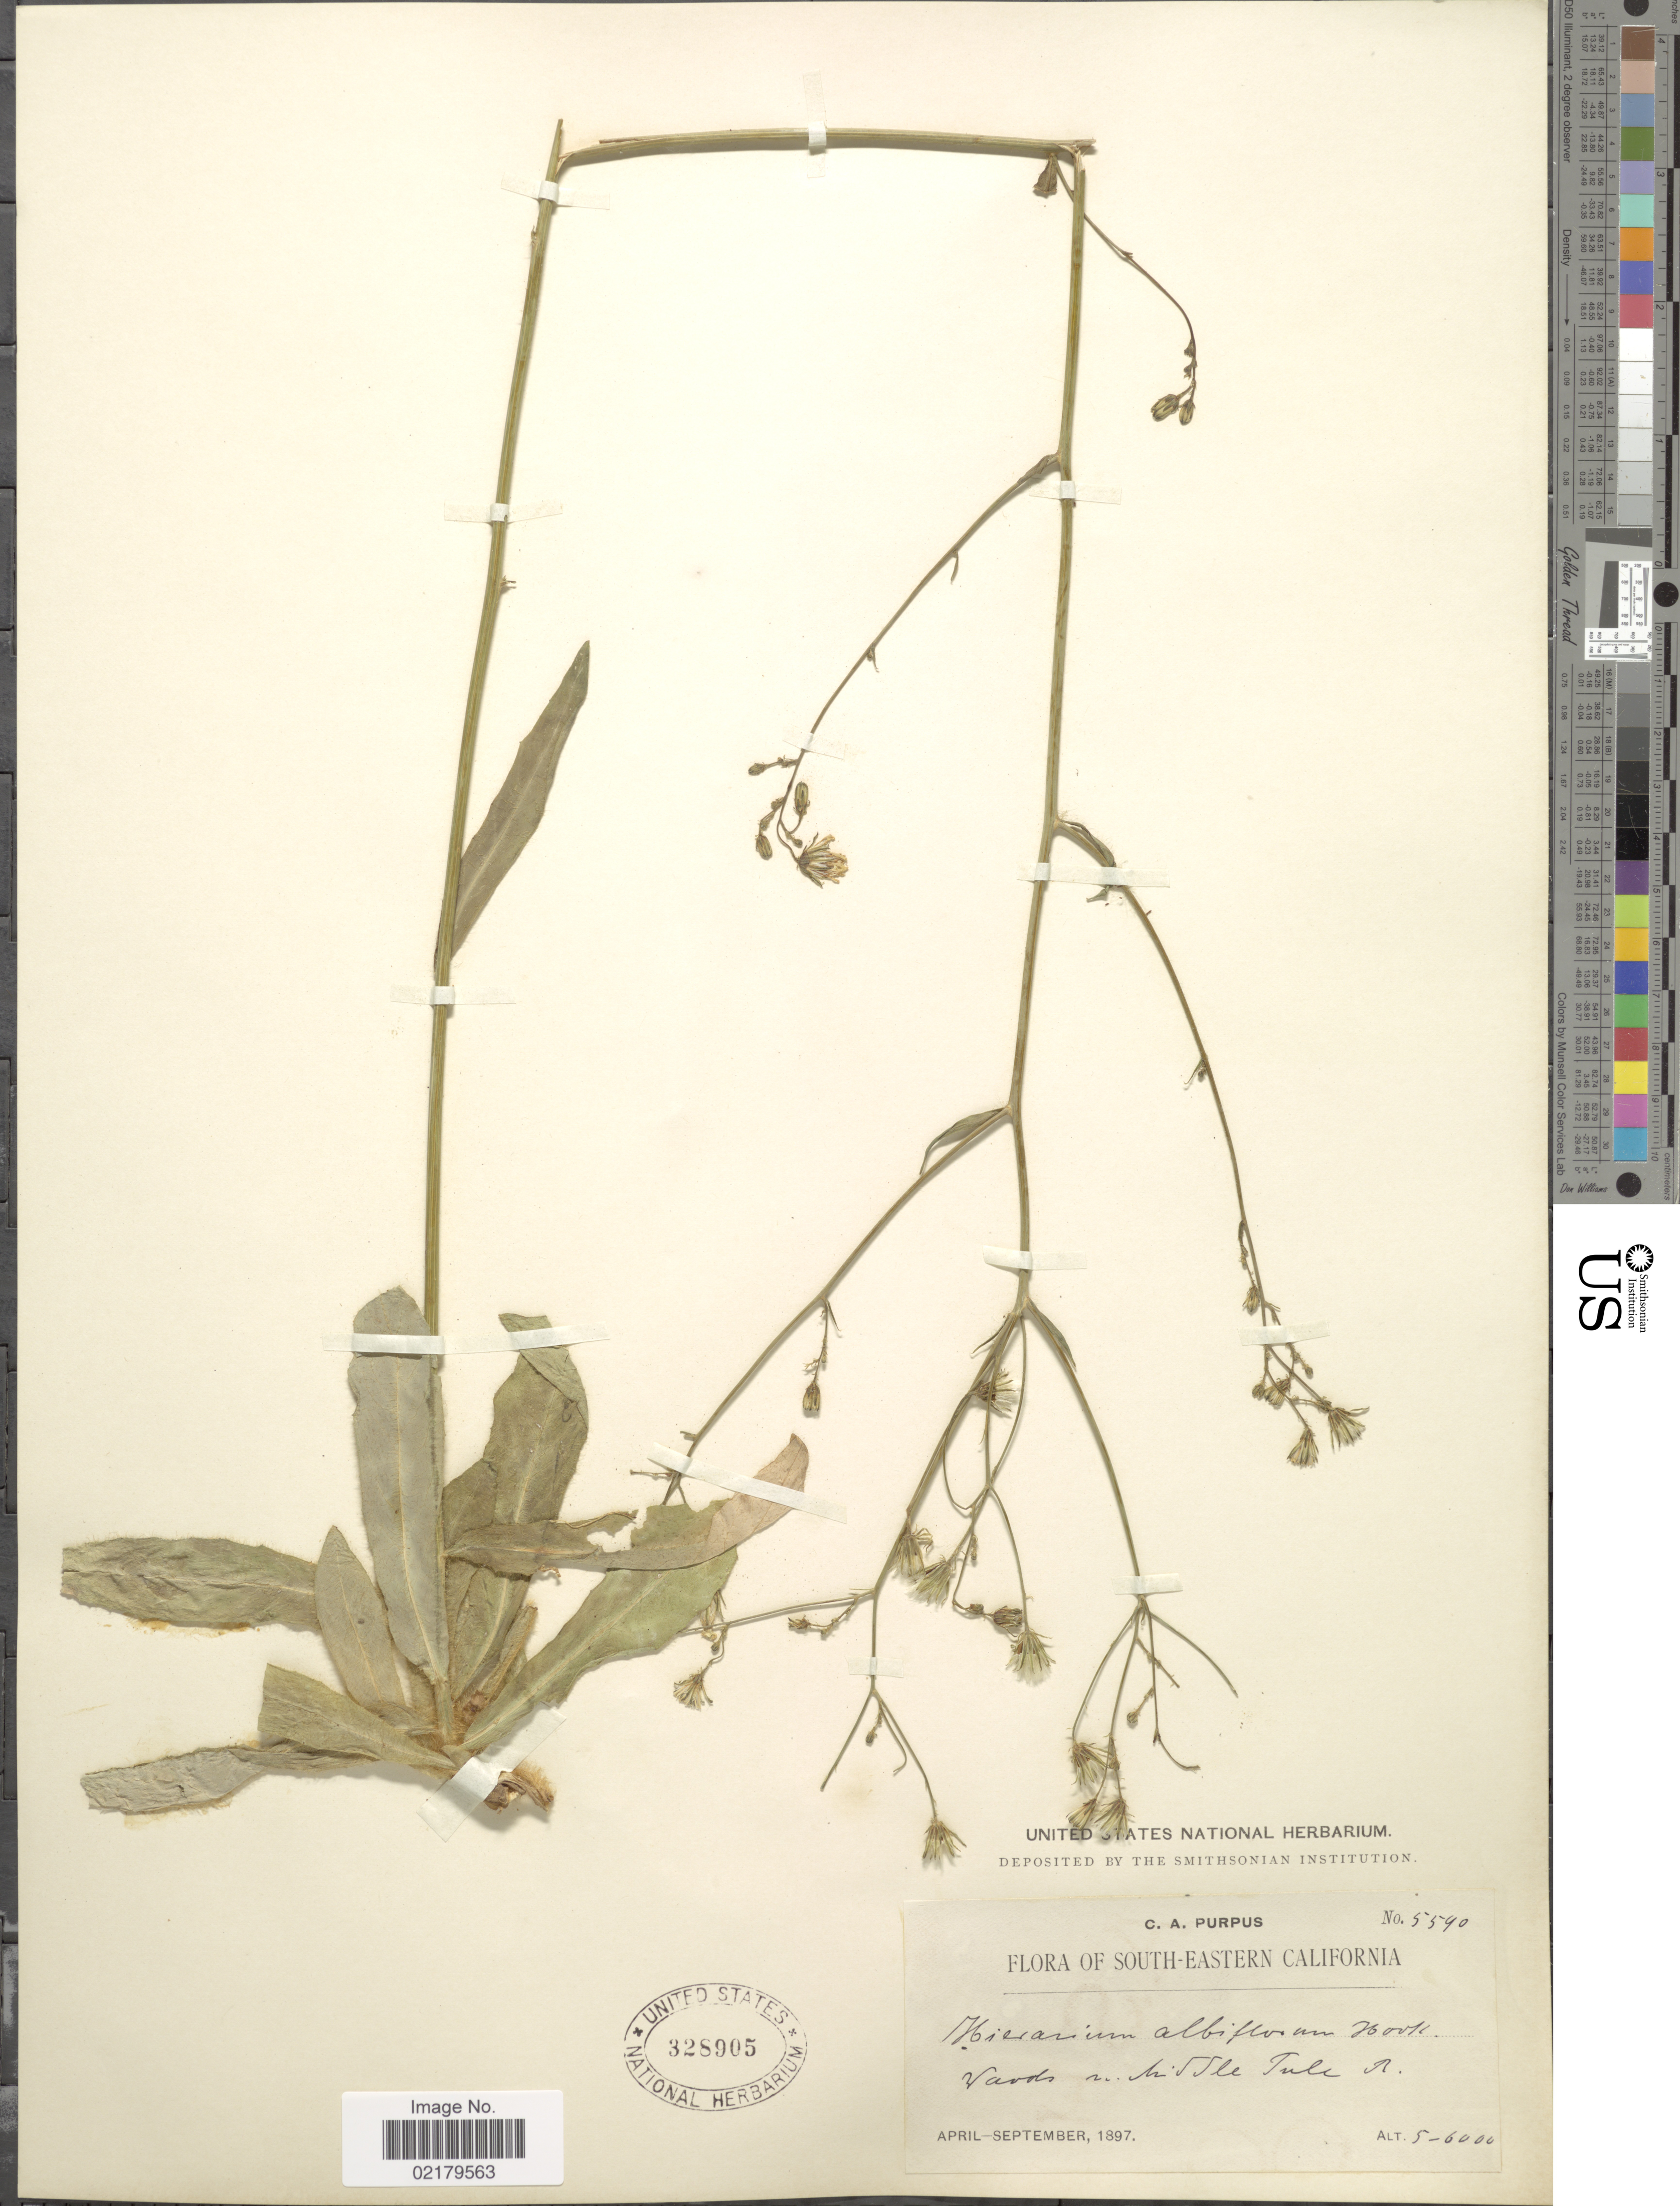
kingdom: Plantae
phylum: Tracheophyta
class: Magnoliopsida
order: Asterales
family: Asteraceae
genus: Hieracium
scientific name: Hieracium albiflorum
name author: Hook.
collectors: C. A. Purpus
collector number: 5590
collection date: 1897-04/1897-09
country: United States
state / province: California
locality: South-eastern California, Woods in Middle Tule R.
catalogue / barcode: US 328905